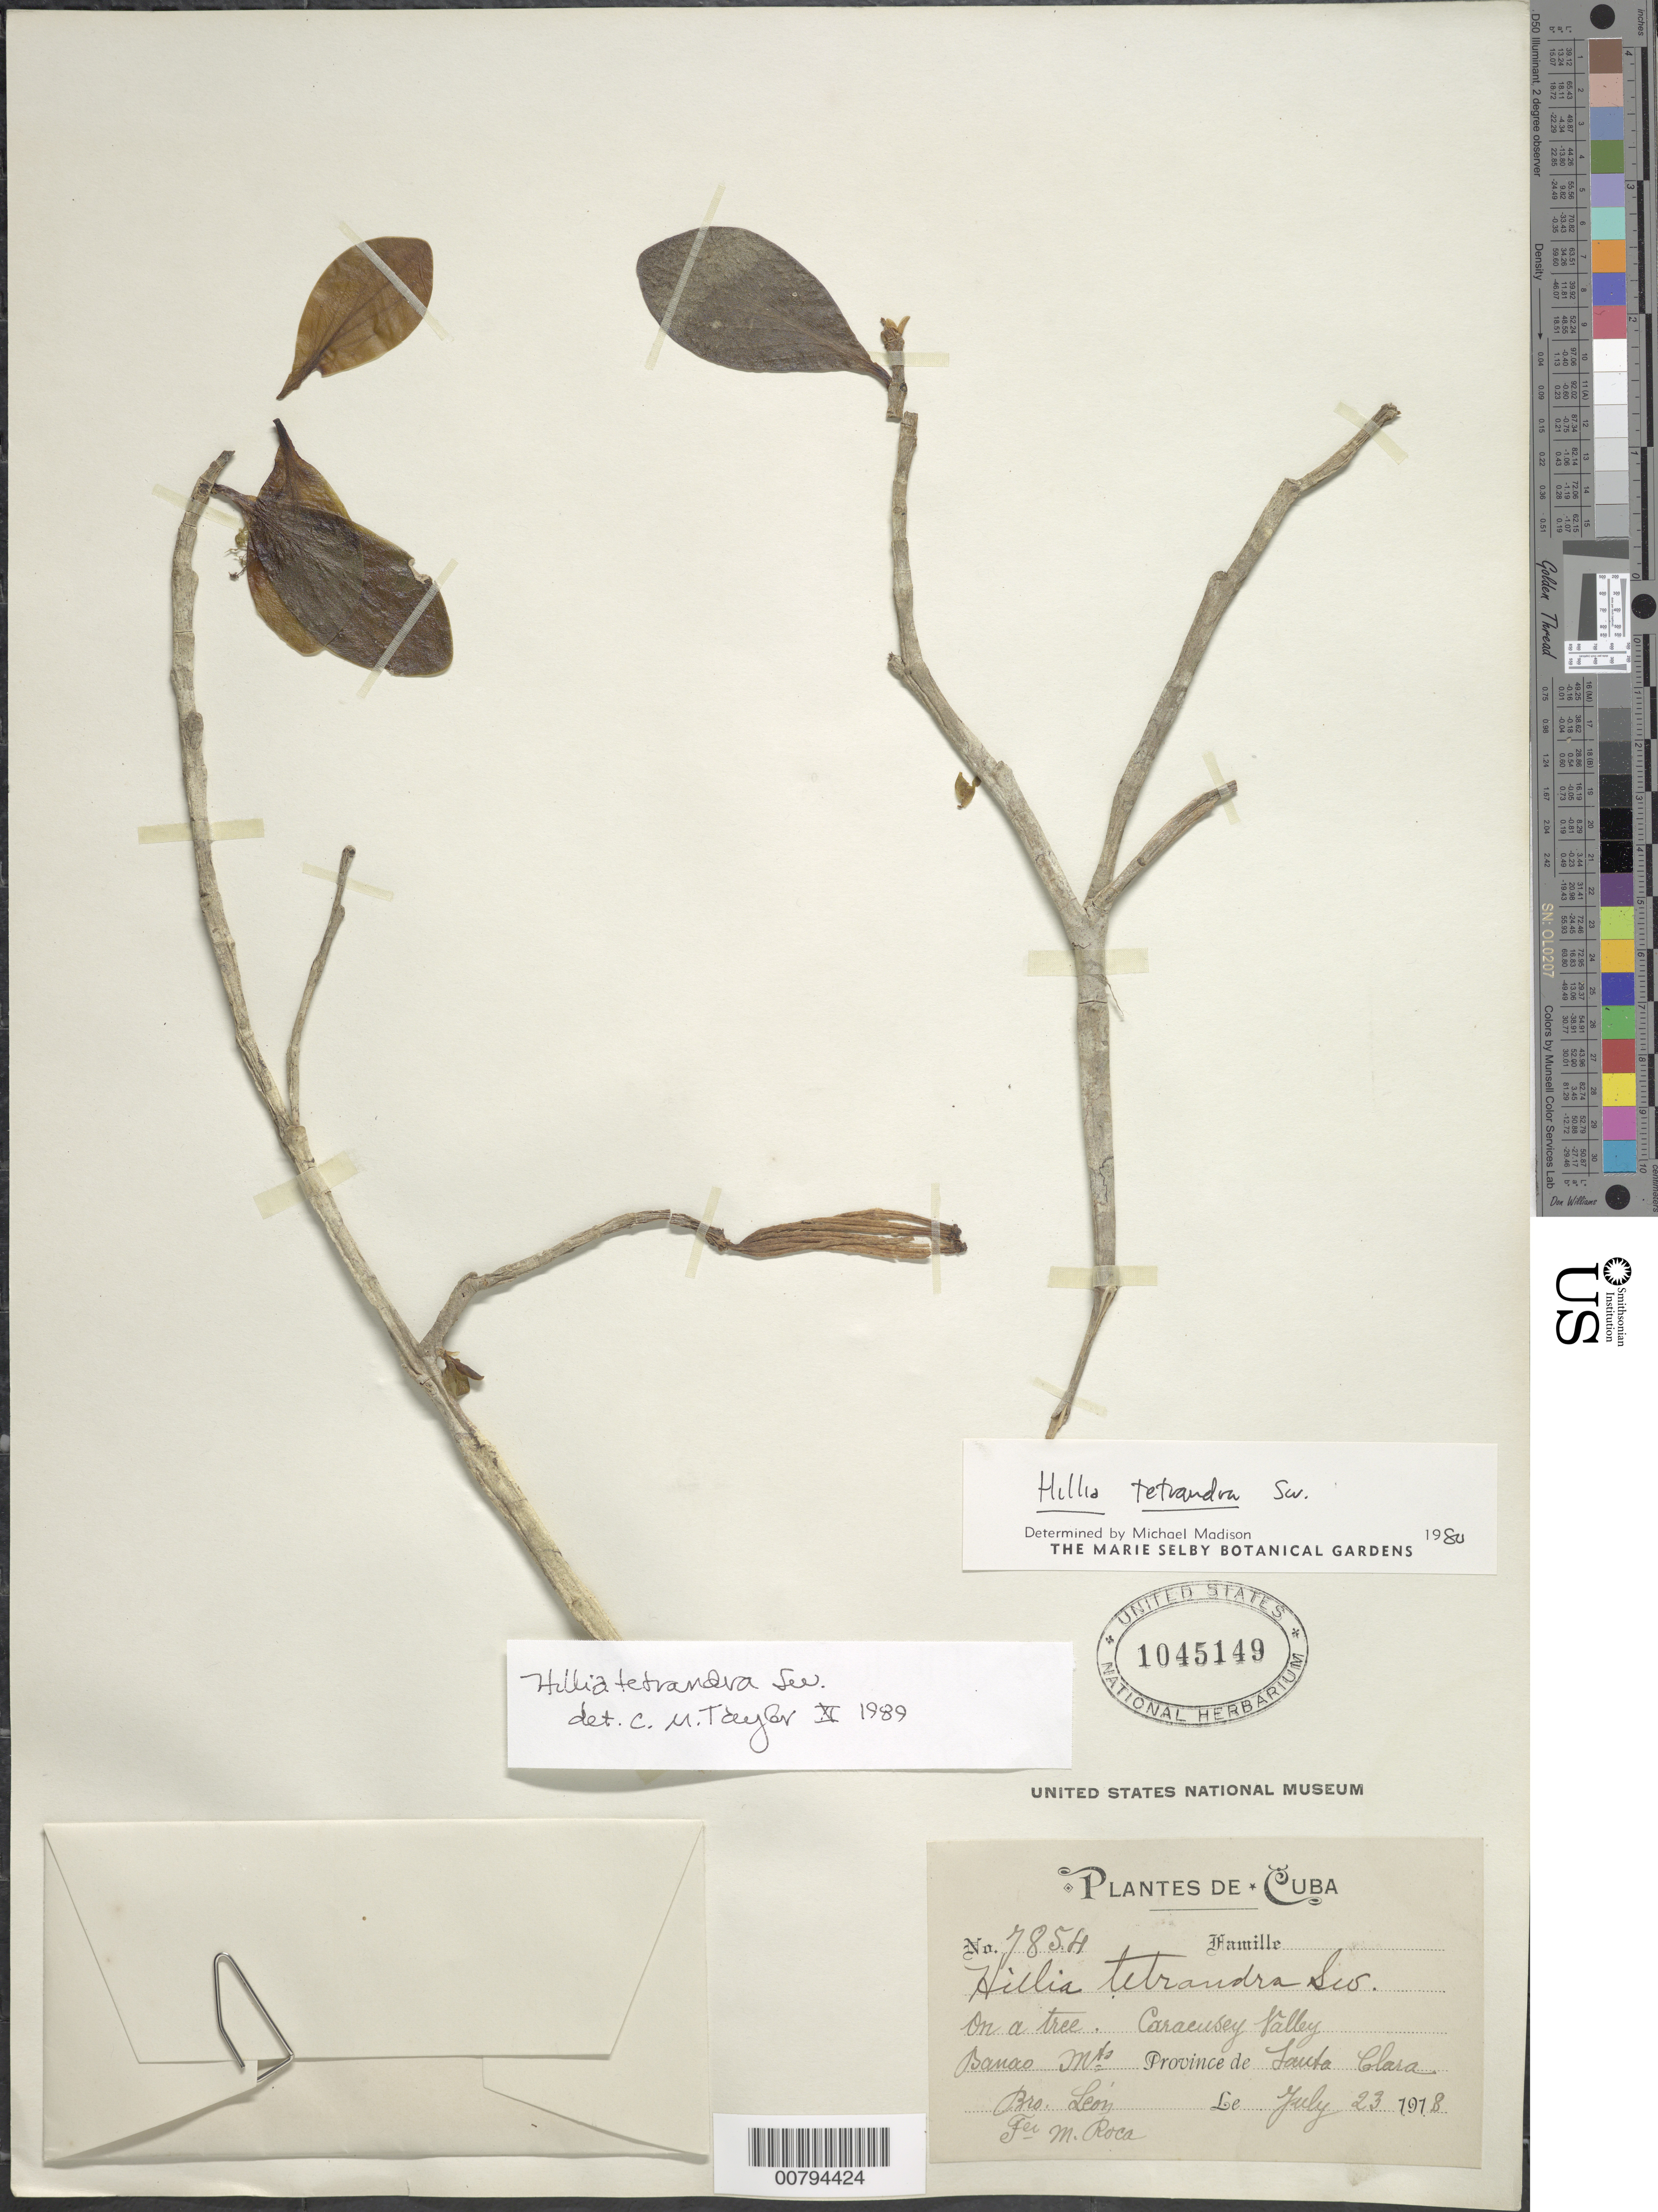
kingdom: Plantae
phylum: Tracheophyta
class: Magnoliopsida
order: Gentianales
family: Rubiaceae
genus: Hillia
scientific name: Hillia tetrandra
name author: Sw.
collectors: Bro. León & M. Roca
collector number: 7854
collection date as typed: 23 Jul 1918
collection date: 1918-07-23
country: Cuba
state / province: Las Villas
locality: Caraeusey Valley, Banao Mts.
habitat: On a tree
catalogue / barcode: US 1045149